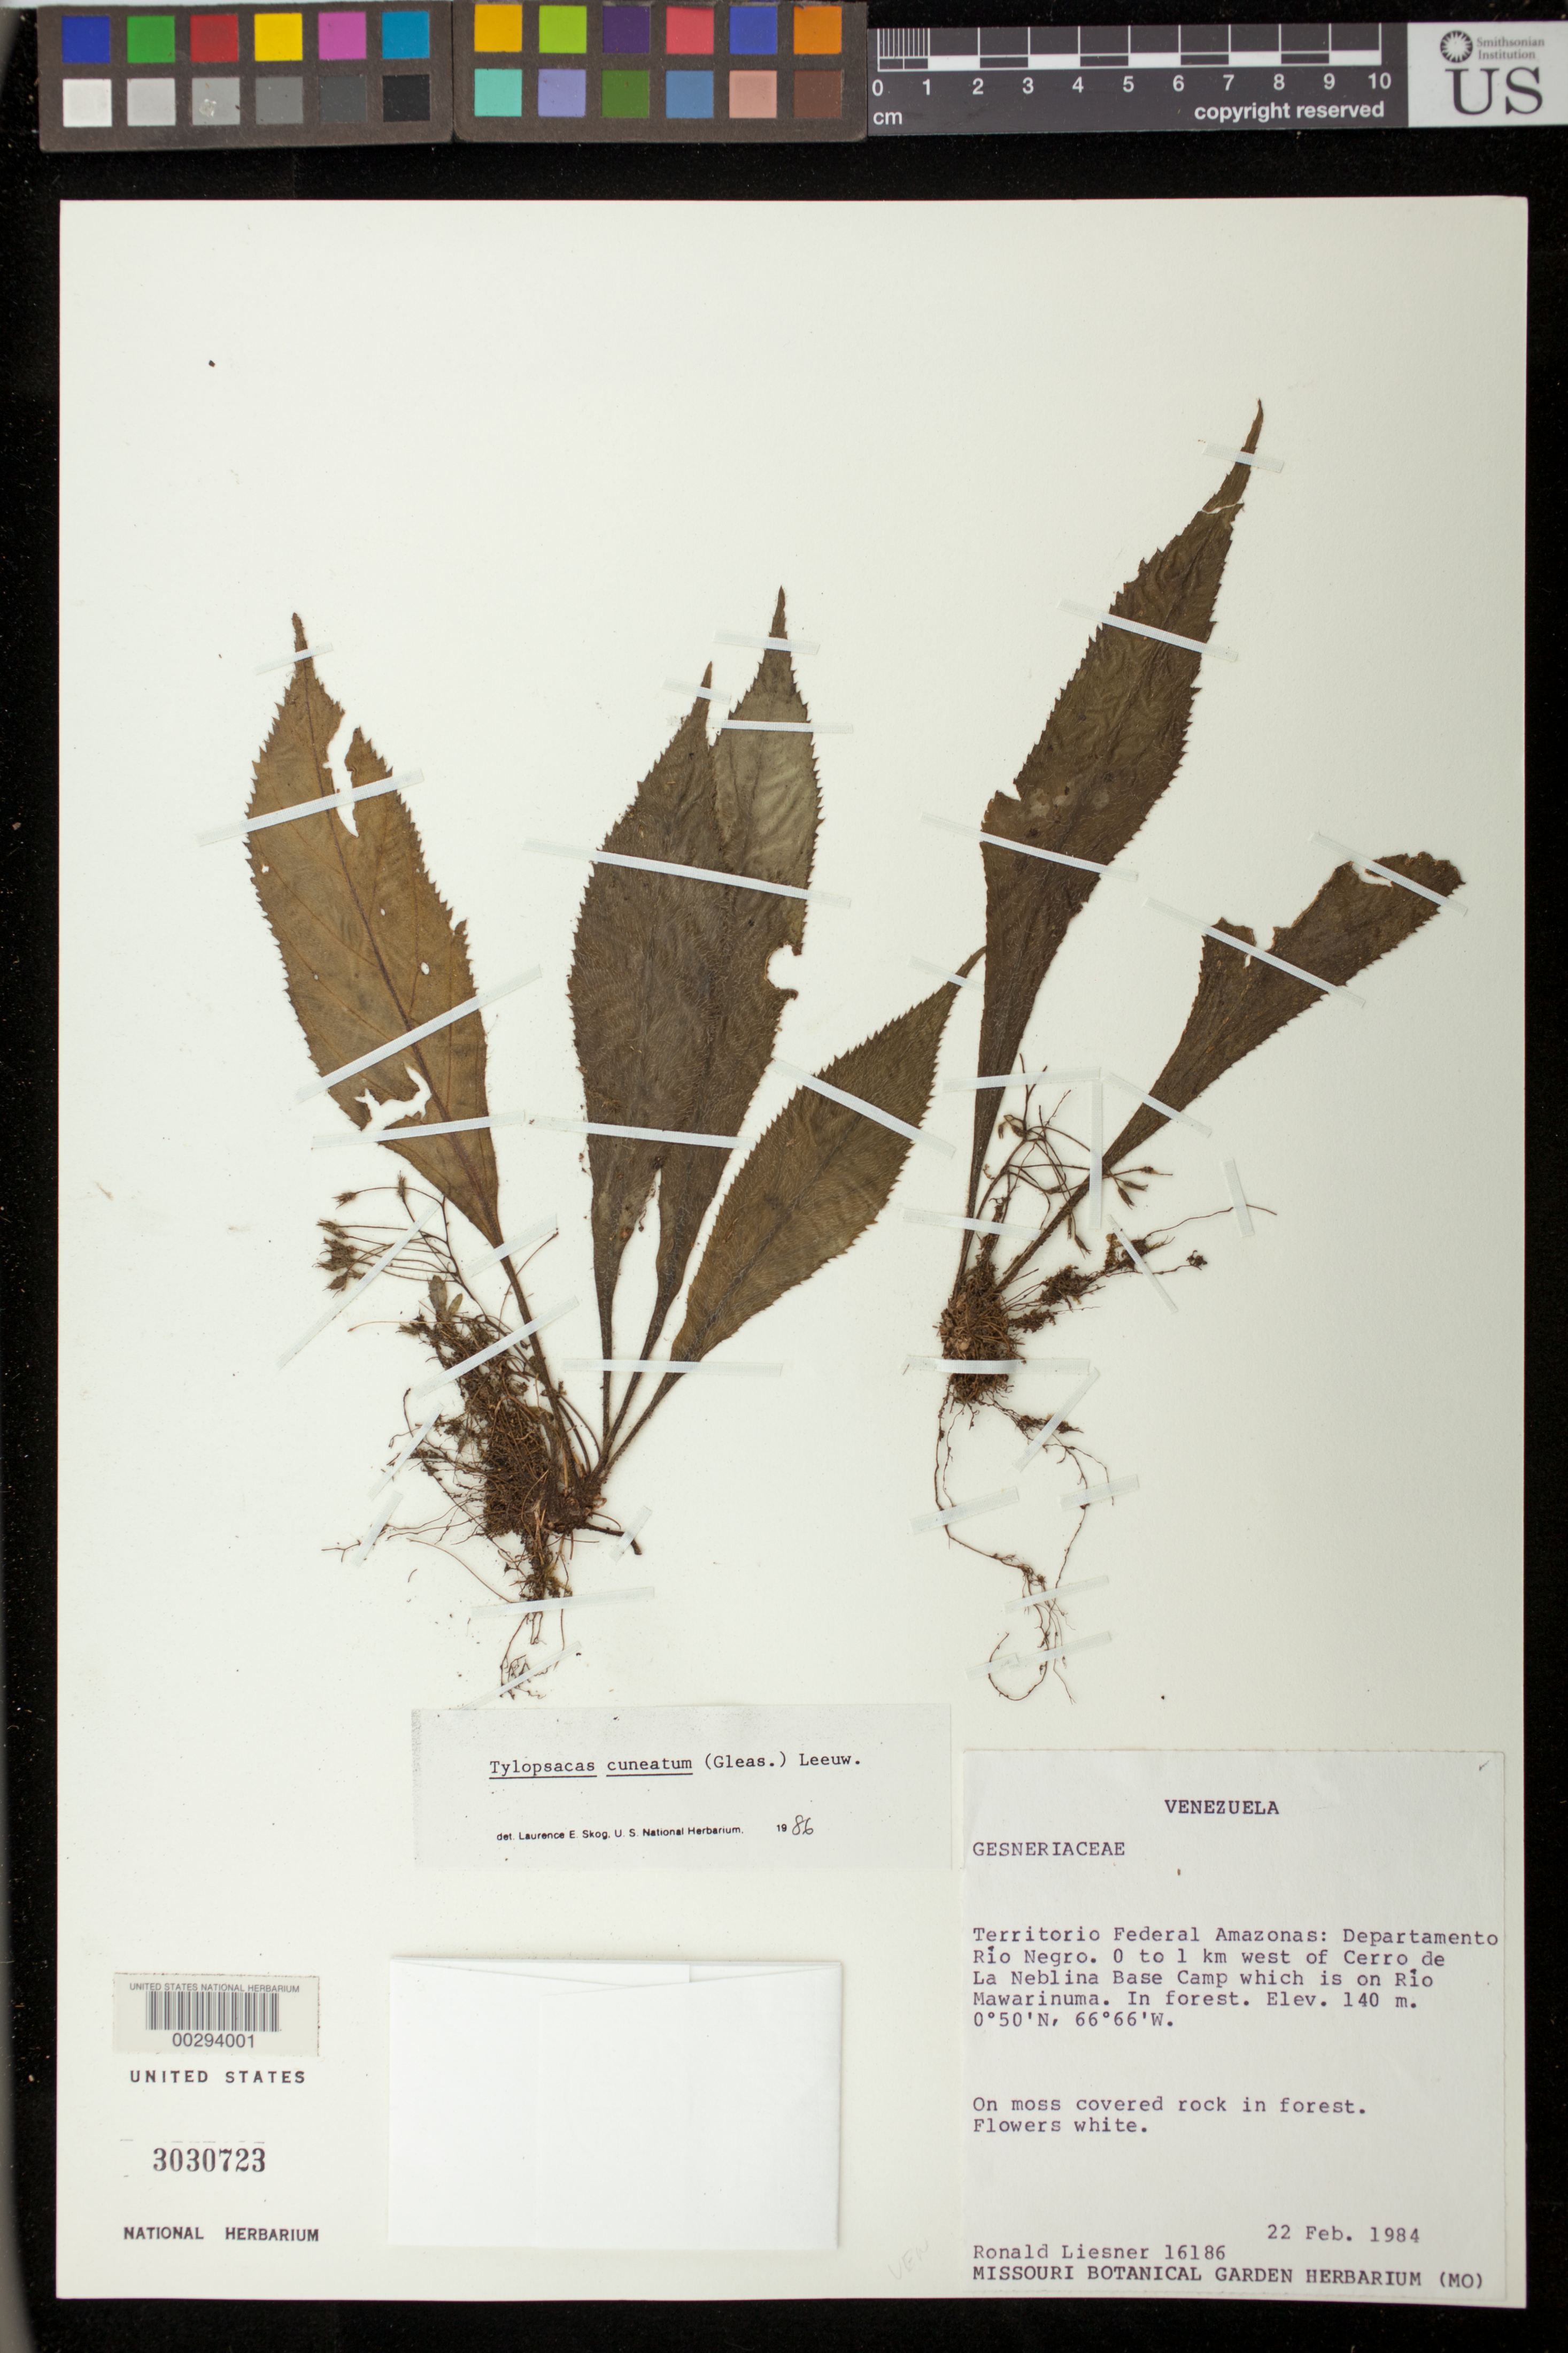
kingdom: Plantae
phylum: Tracheophyta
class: Magnoliopsida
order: Lamiales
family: Gesneriaceae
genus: Tylopsacas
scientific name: Tylopsacas cuneata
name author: (Gleason) Leeuwenb.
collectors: R. L. Liesner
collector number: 16186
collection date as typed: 22 Feb 1984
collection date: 1984-02-22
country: Venezuela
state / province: Amazonas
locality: Rio Negro Dept., 0 to 1 km W of Cerro de la Neblina base camp which is on Rio Mawarinuma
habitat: On moss covered rock in forest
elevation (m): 140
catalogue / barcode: US 3030723